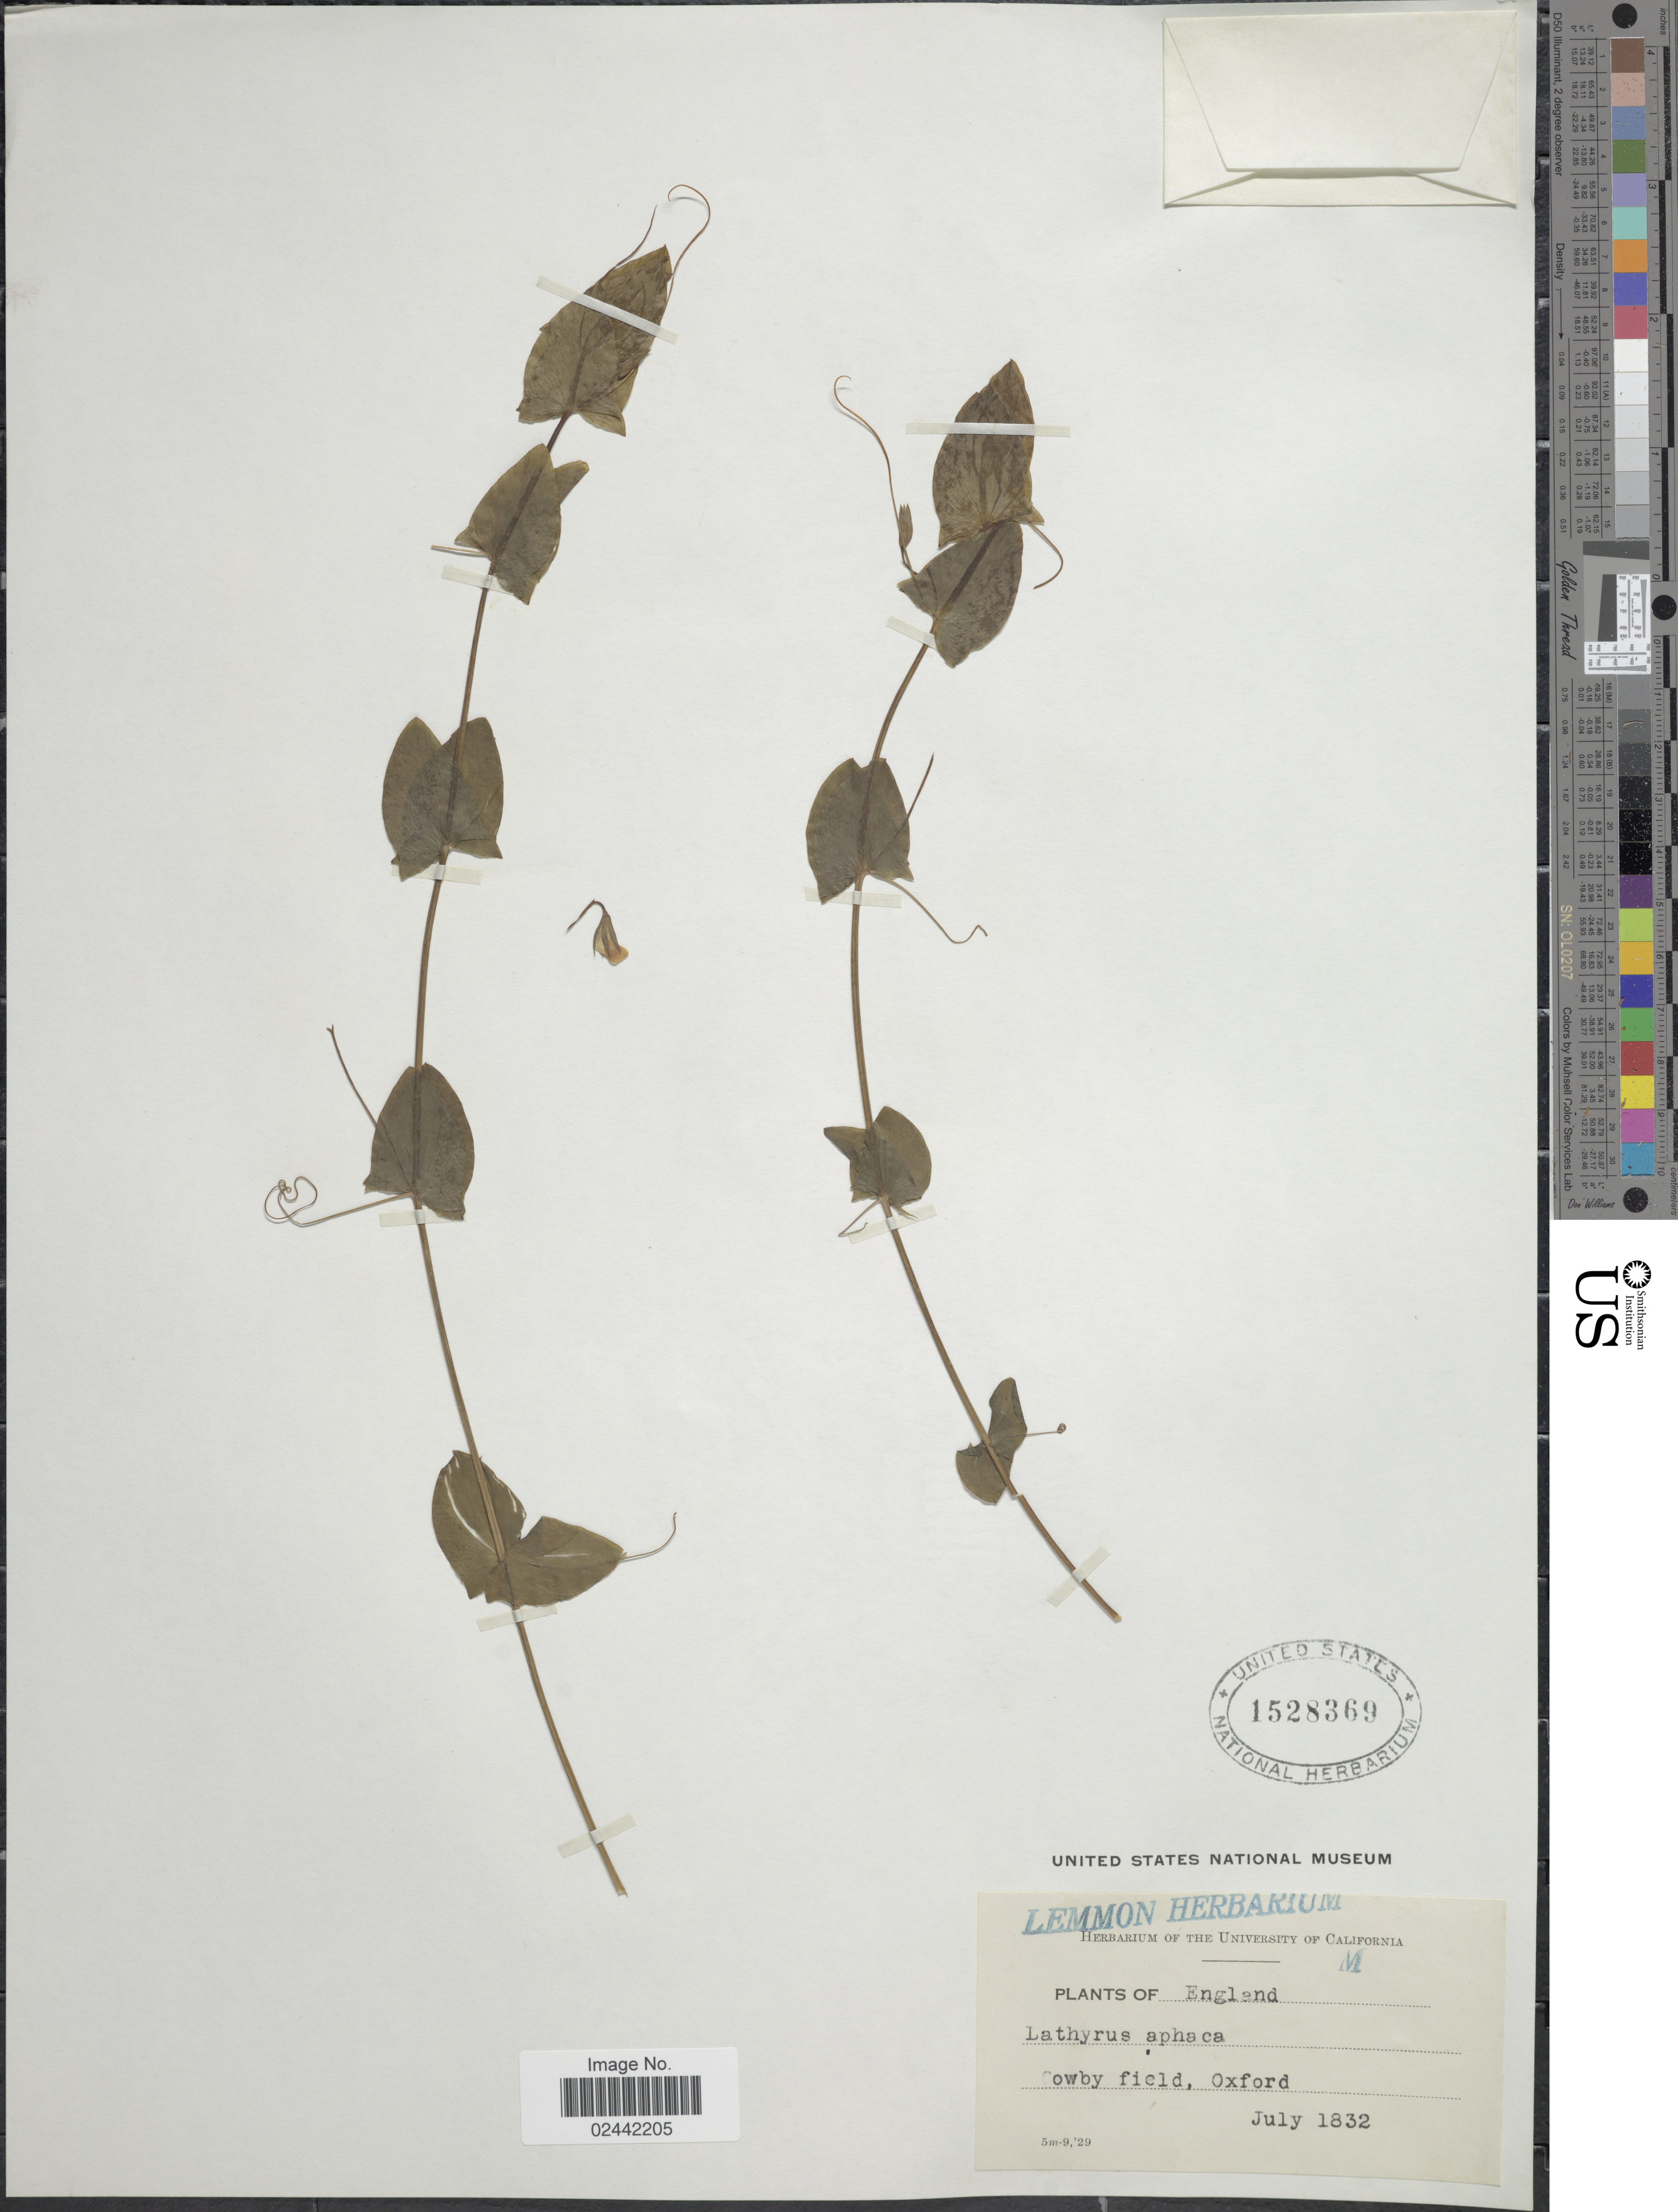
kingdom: Plantae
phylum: Tracheophyta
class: Magnoliopsida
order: Fabales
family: Fabaceae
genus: Lathyrus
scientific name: Lathyrus aphaca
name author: L.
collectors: ex herb. Lemmon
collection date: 1832-07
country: United Kingdom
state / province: England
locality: England. Cowby field, Oxford.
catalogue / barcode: US 1528369